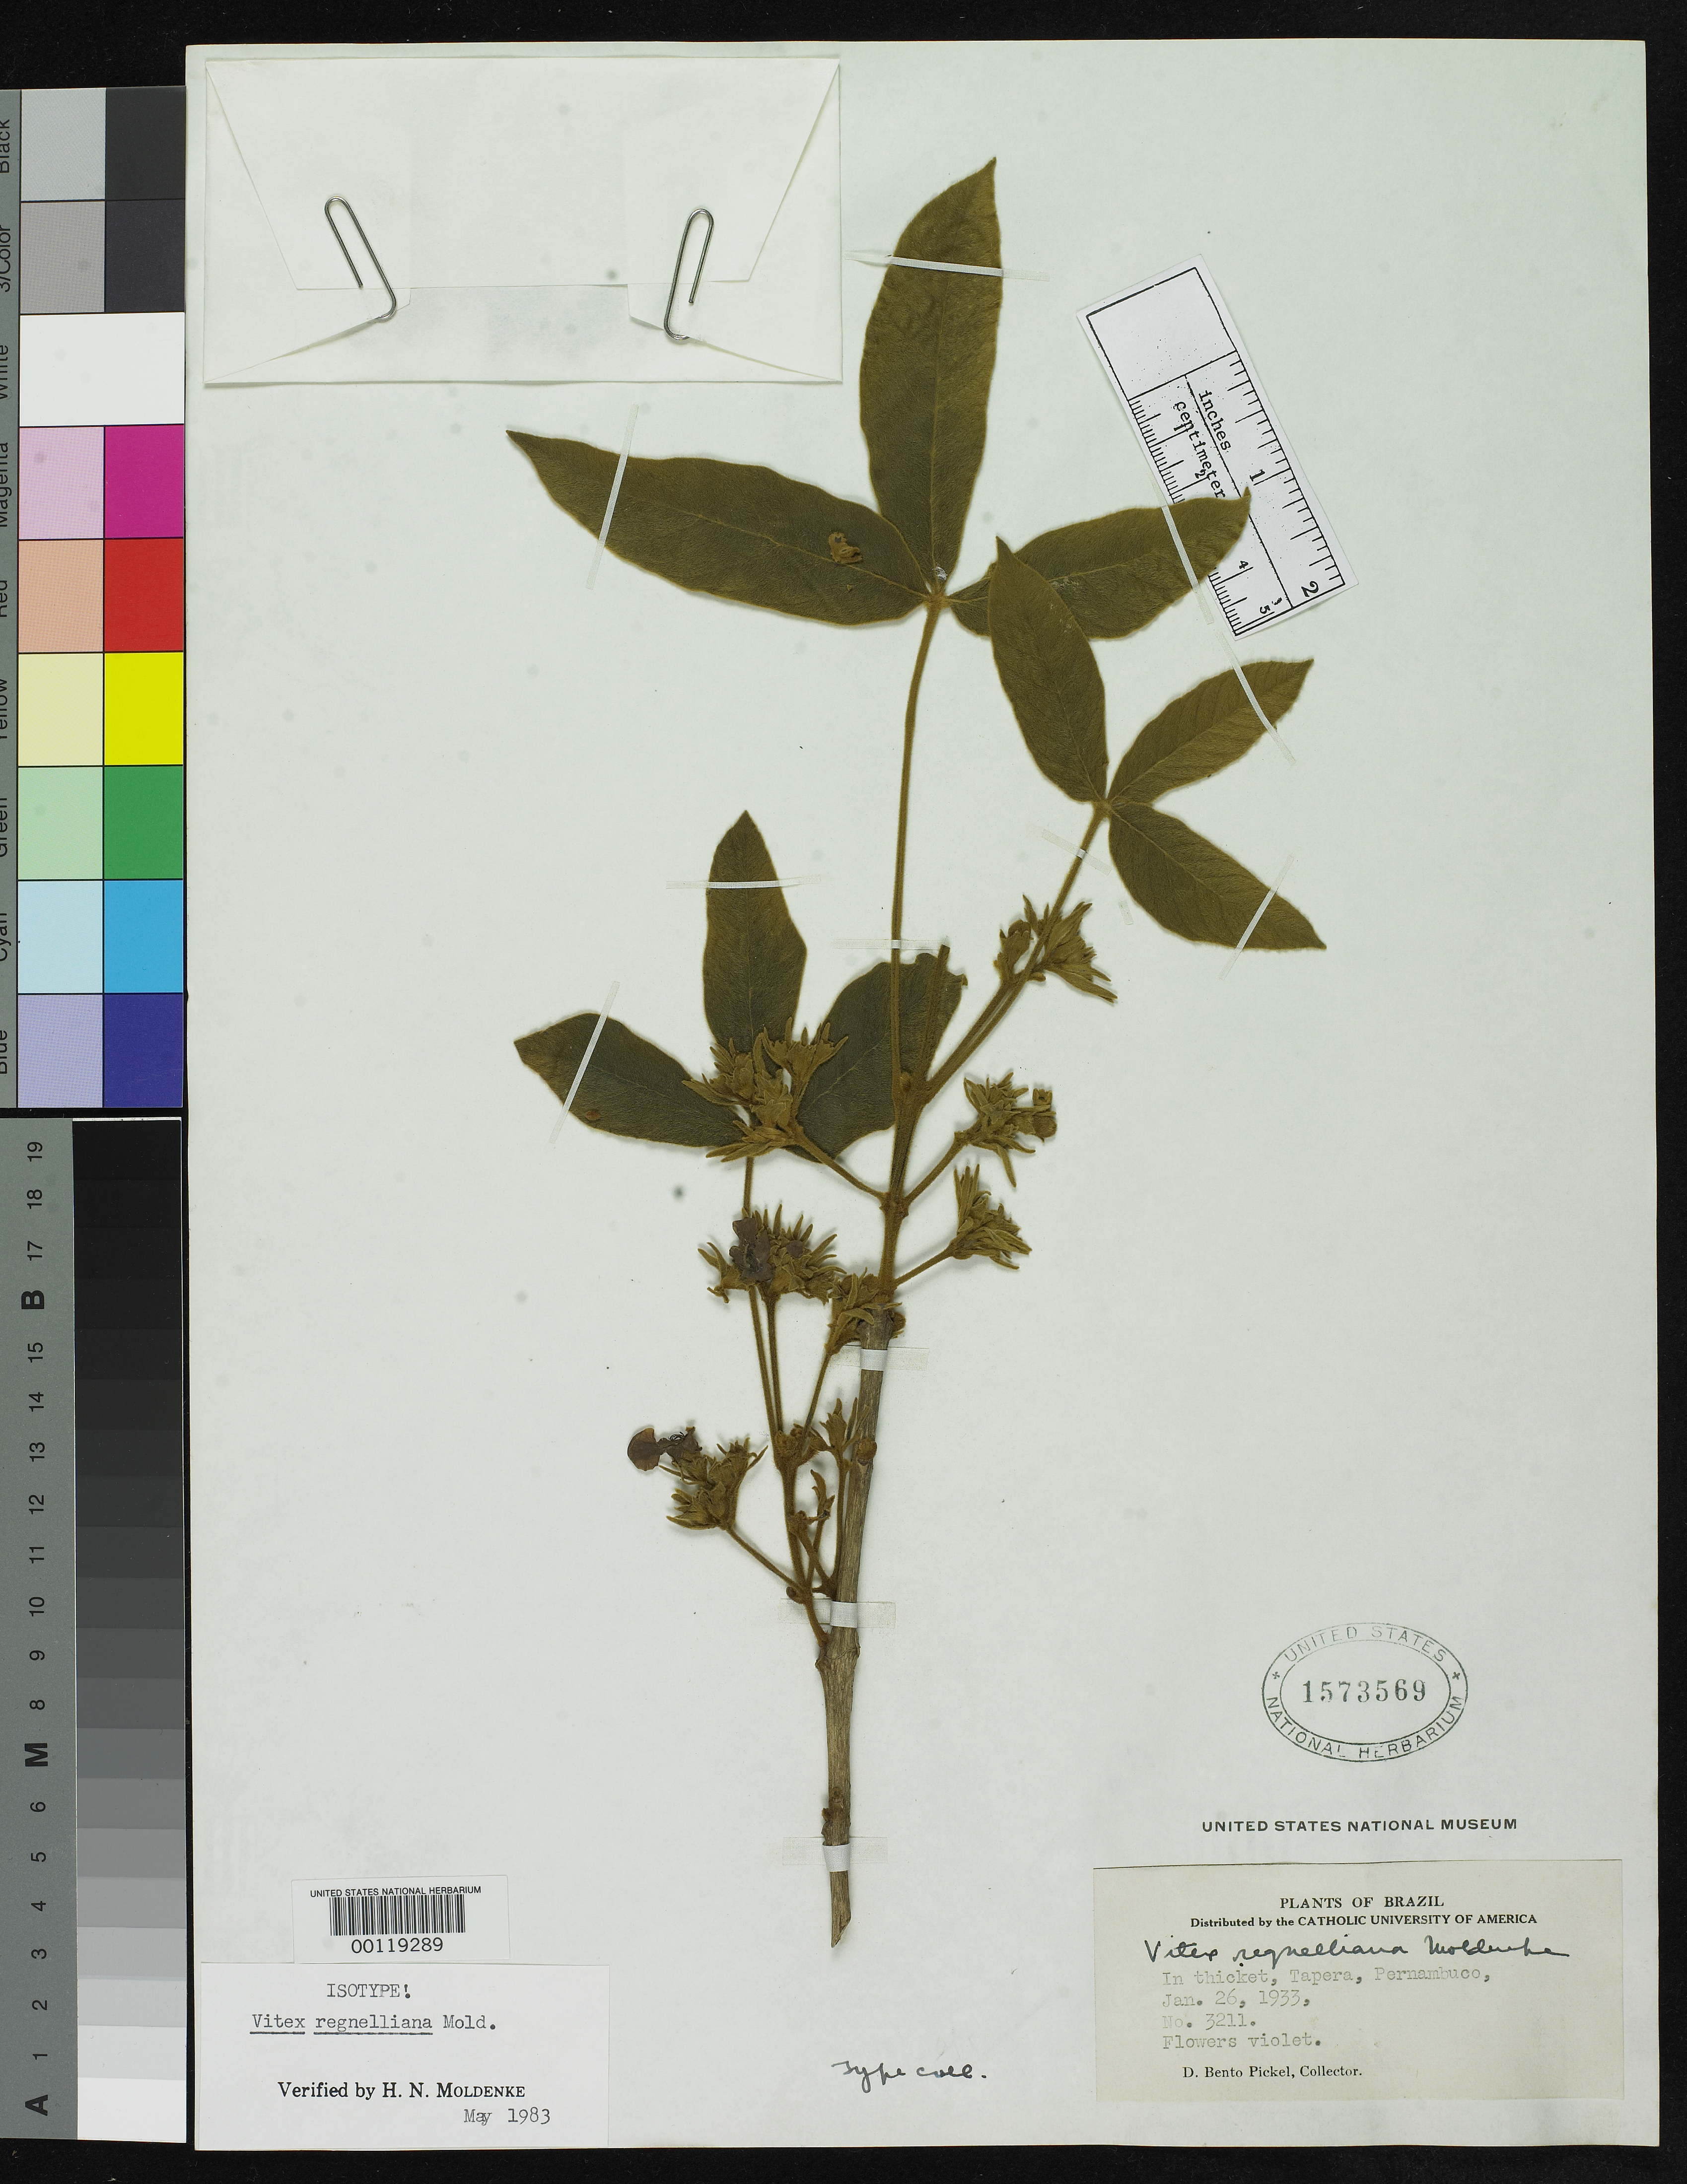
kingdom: Plantae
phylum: Tracheophyta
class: Magnoliopsida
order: Lamiales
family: Lamiaceae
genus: Vitex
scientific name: Vitex regnelliana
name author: Moldenke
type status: Isotype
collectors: B. J. Pickel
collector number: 3211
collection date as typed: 26 Jan 1933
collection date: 1933-01-26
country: Brazil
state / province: Pernambuco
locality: Tapera.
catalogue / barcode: US 1573569